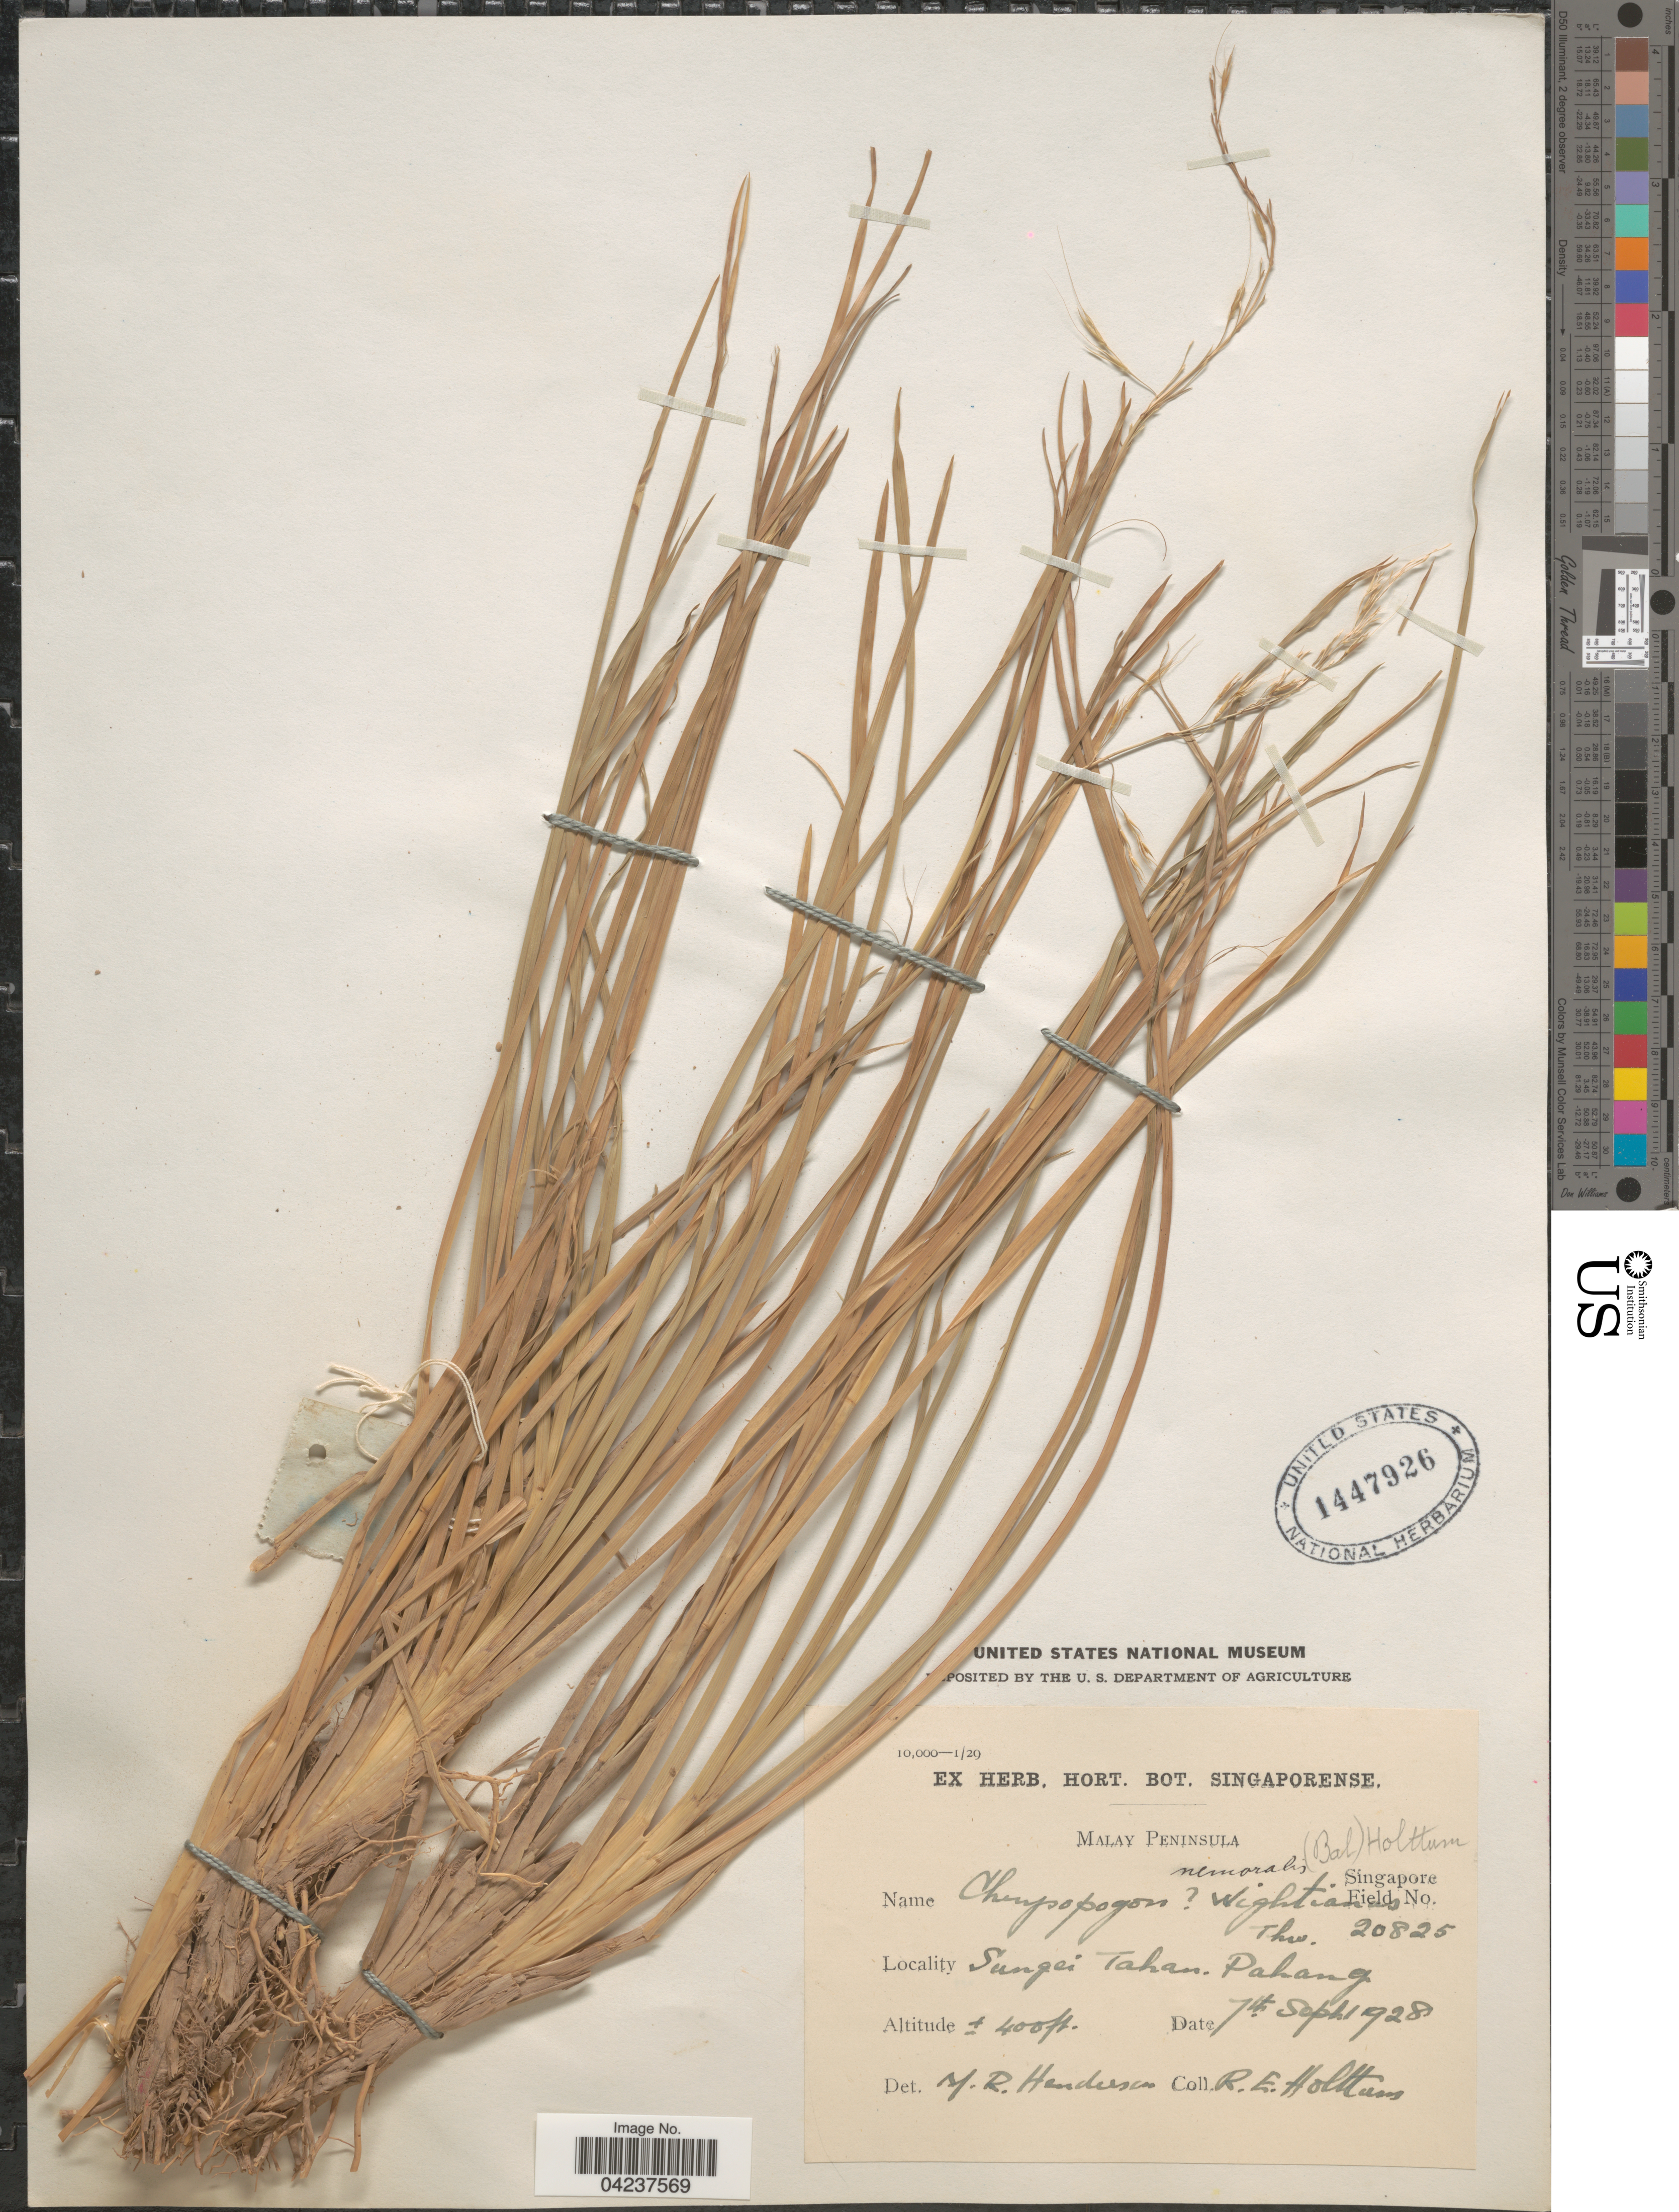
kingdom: Plantae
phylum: Tracheophyta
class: Liliopsida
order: Poales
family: Poaceae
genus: Chrysopogon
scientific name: Chrysopogon nemoralis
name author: (Balansa) Holttum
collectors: R. E. Holttum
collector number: Singapore Field 20825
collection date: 1928-09-07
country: Malaysia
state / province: Pahang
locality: Malay Peninsula. Sungei Tahan.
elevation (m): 122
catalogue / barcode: US 1447926